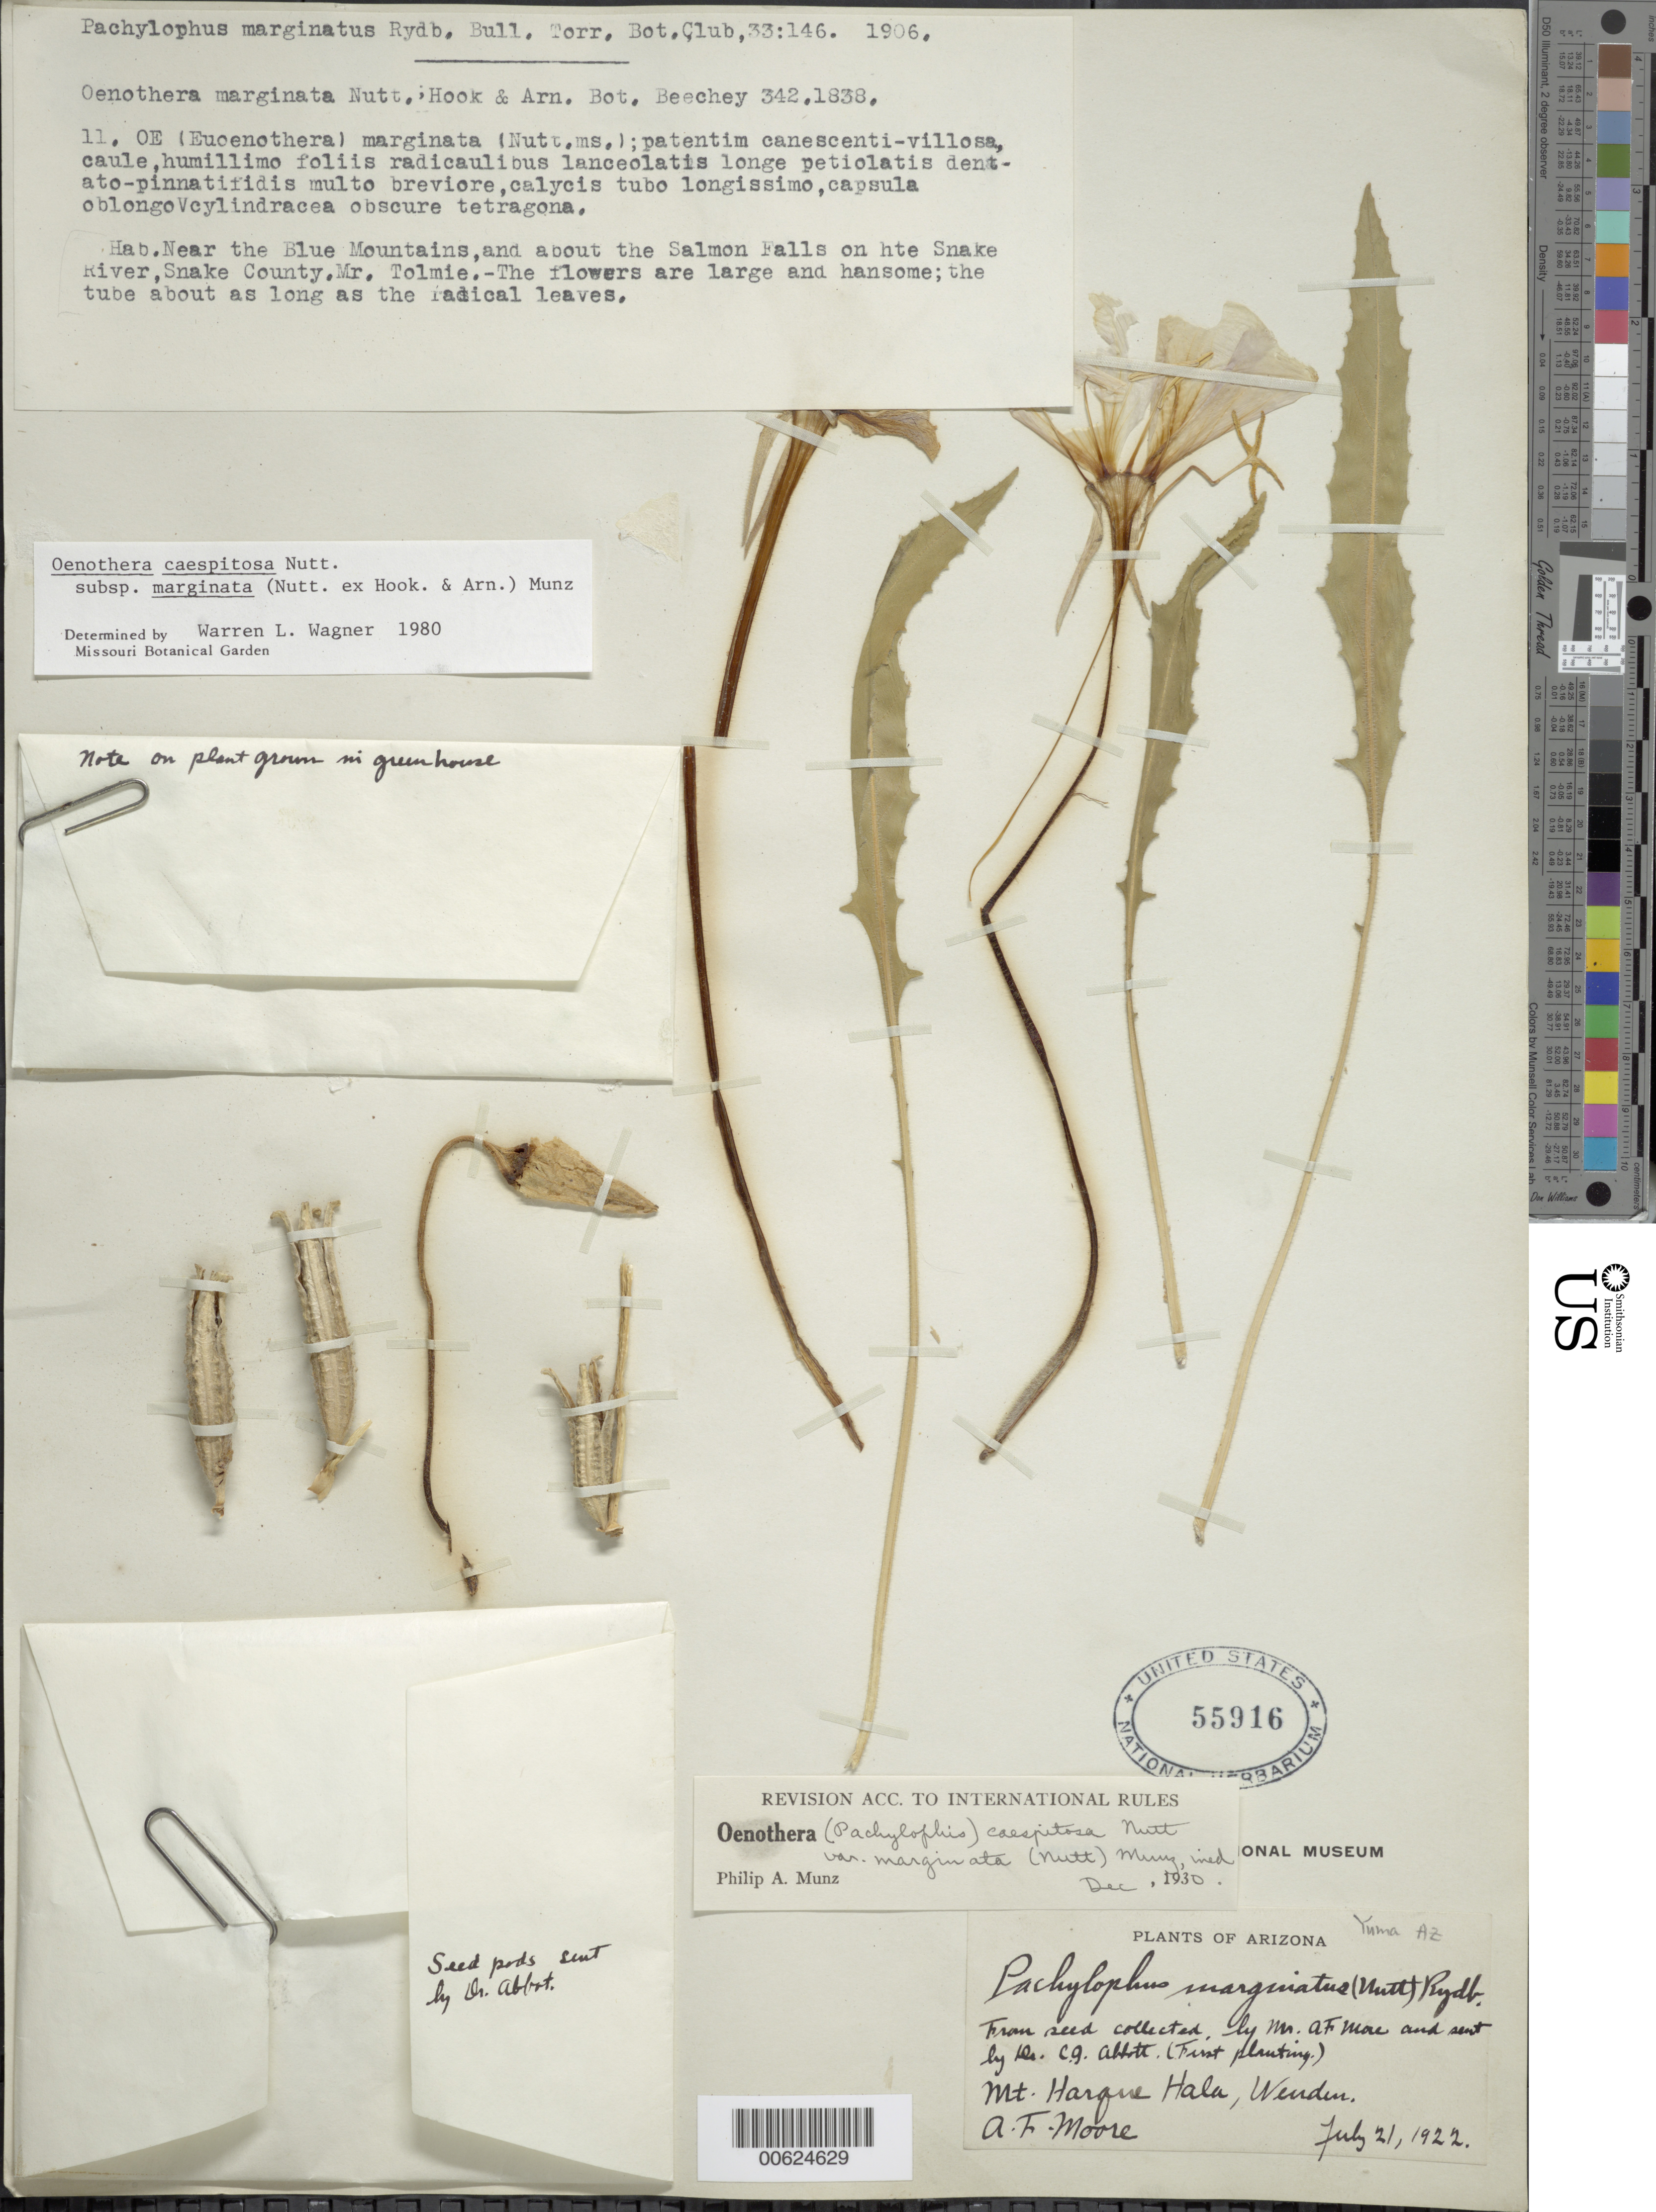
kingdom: Plantae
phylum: Tracheophyta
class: Magnoliopsida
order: Myrtales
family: Onagraceae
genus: Oenothera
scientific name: Oenothera cespitosa subsp. marginata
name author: (Nutt. ex Hook. & Arn.) Munz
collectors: A. Moore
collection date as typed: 21 Jul 1922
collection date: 1922-07-21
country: United States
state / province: Arizona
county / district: Yuma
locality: Mt. Harque Hala, Weden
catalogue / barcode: US 55916